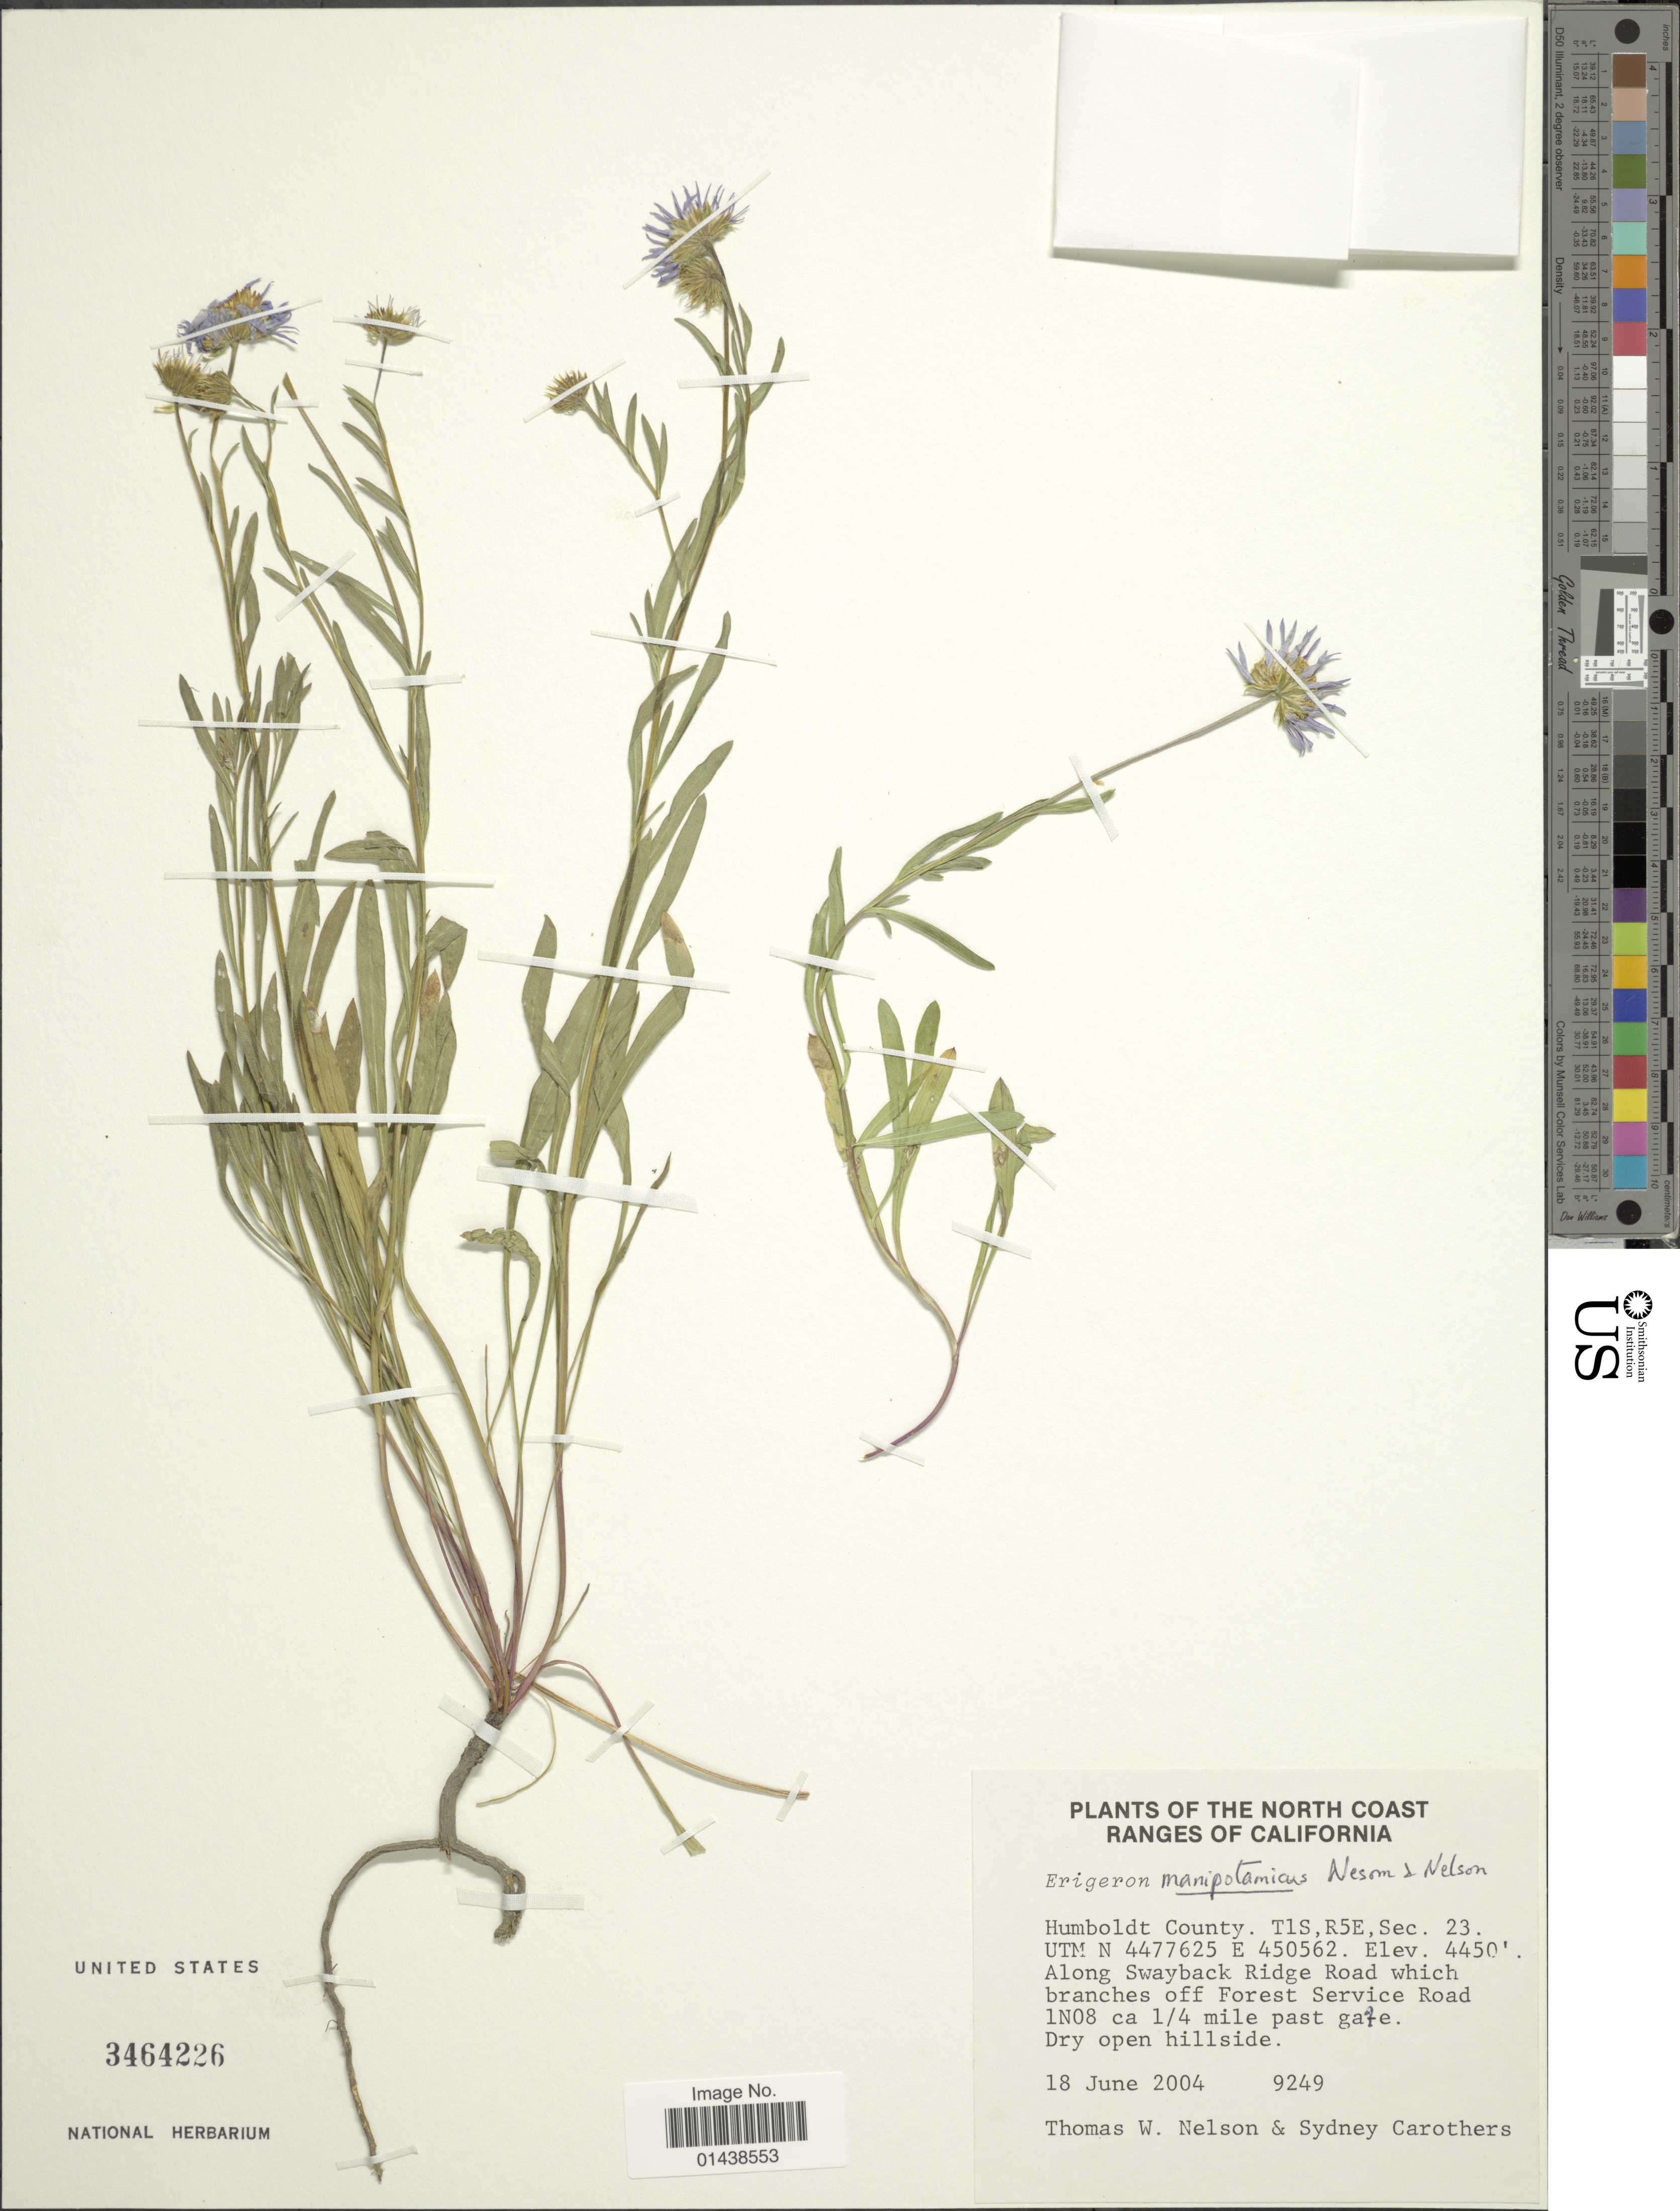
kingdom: Plantae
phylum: Tracheophyta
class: Magnoliopsida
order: Asterales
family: Asteraceae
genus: Erigeron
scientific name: Erigeron maniopotamicus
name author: G.L. Nesom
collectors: T. W. Nelson & S. Carothers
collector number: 9249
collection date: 2004-06-18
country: United States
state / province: California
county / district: Humboldt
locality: North Coast. Ranges of California. Humboldt County. T1S, R5E, Sec. 23. Along Swayback Ridge Road which branches off Forest Service Road 1N08 ca 1/4 mile past gate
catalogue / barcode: US 3464226